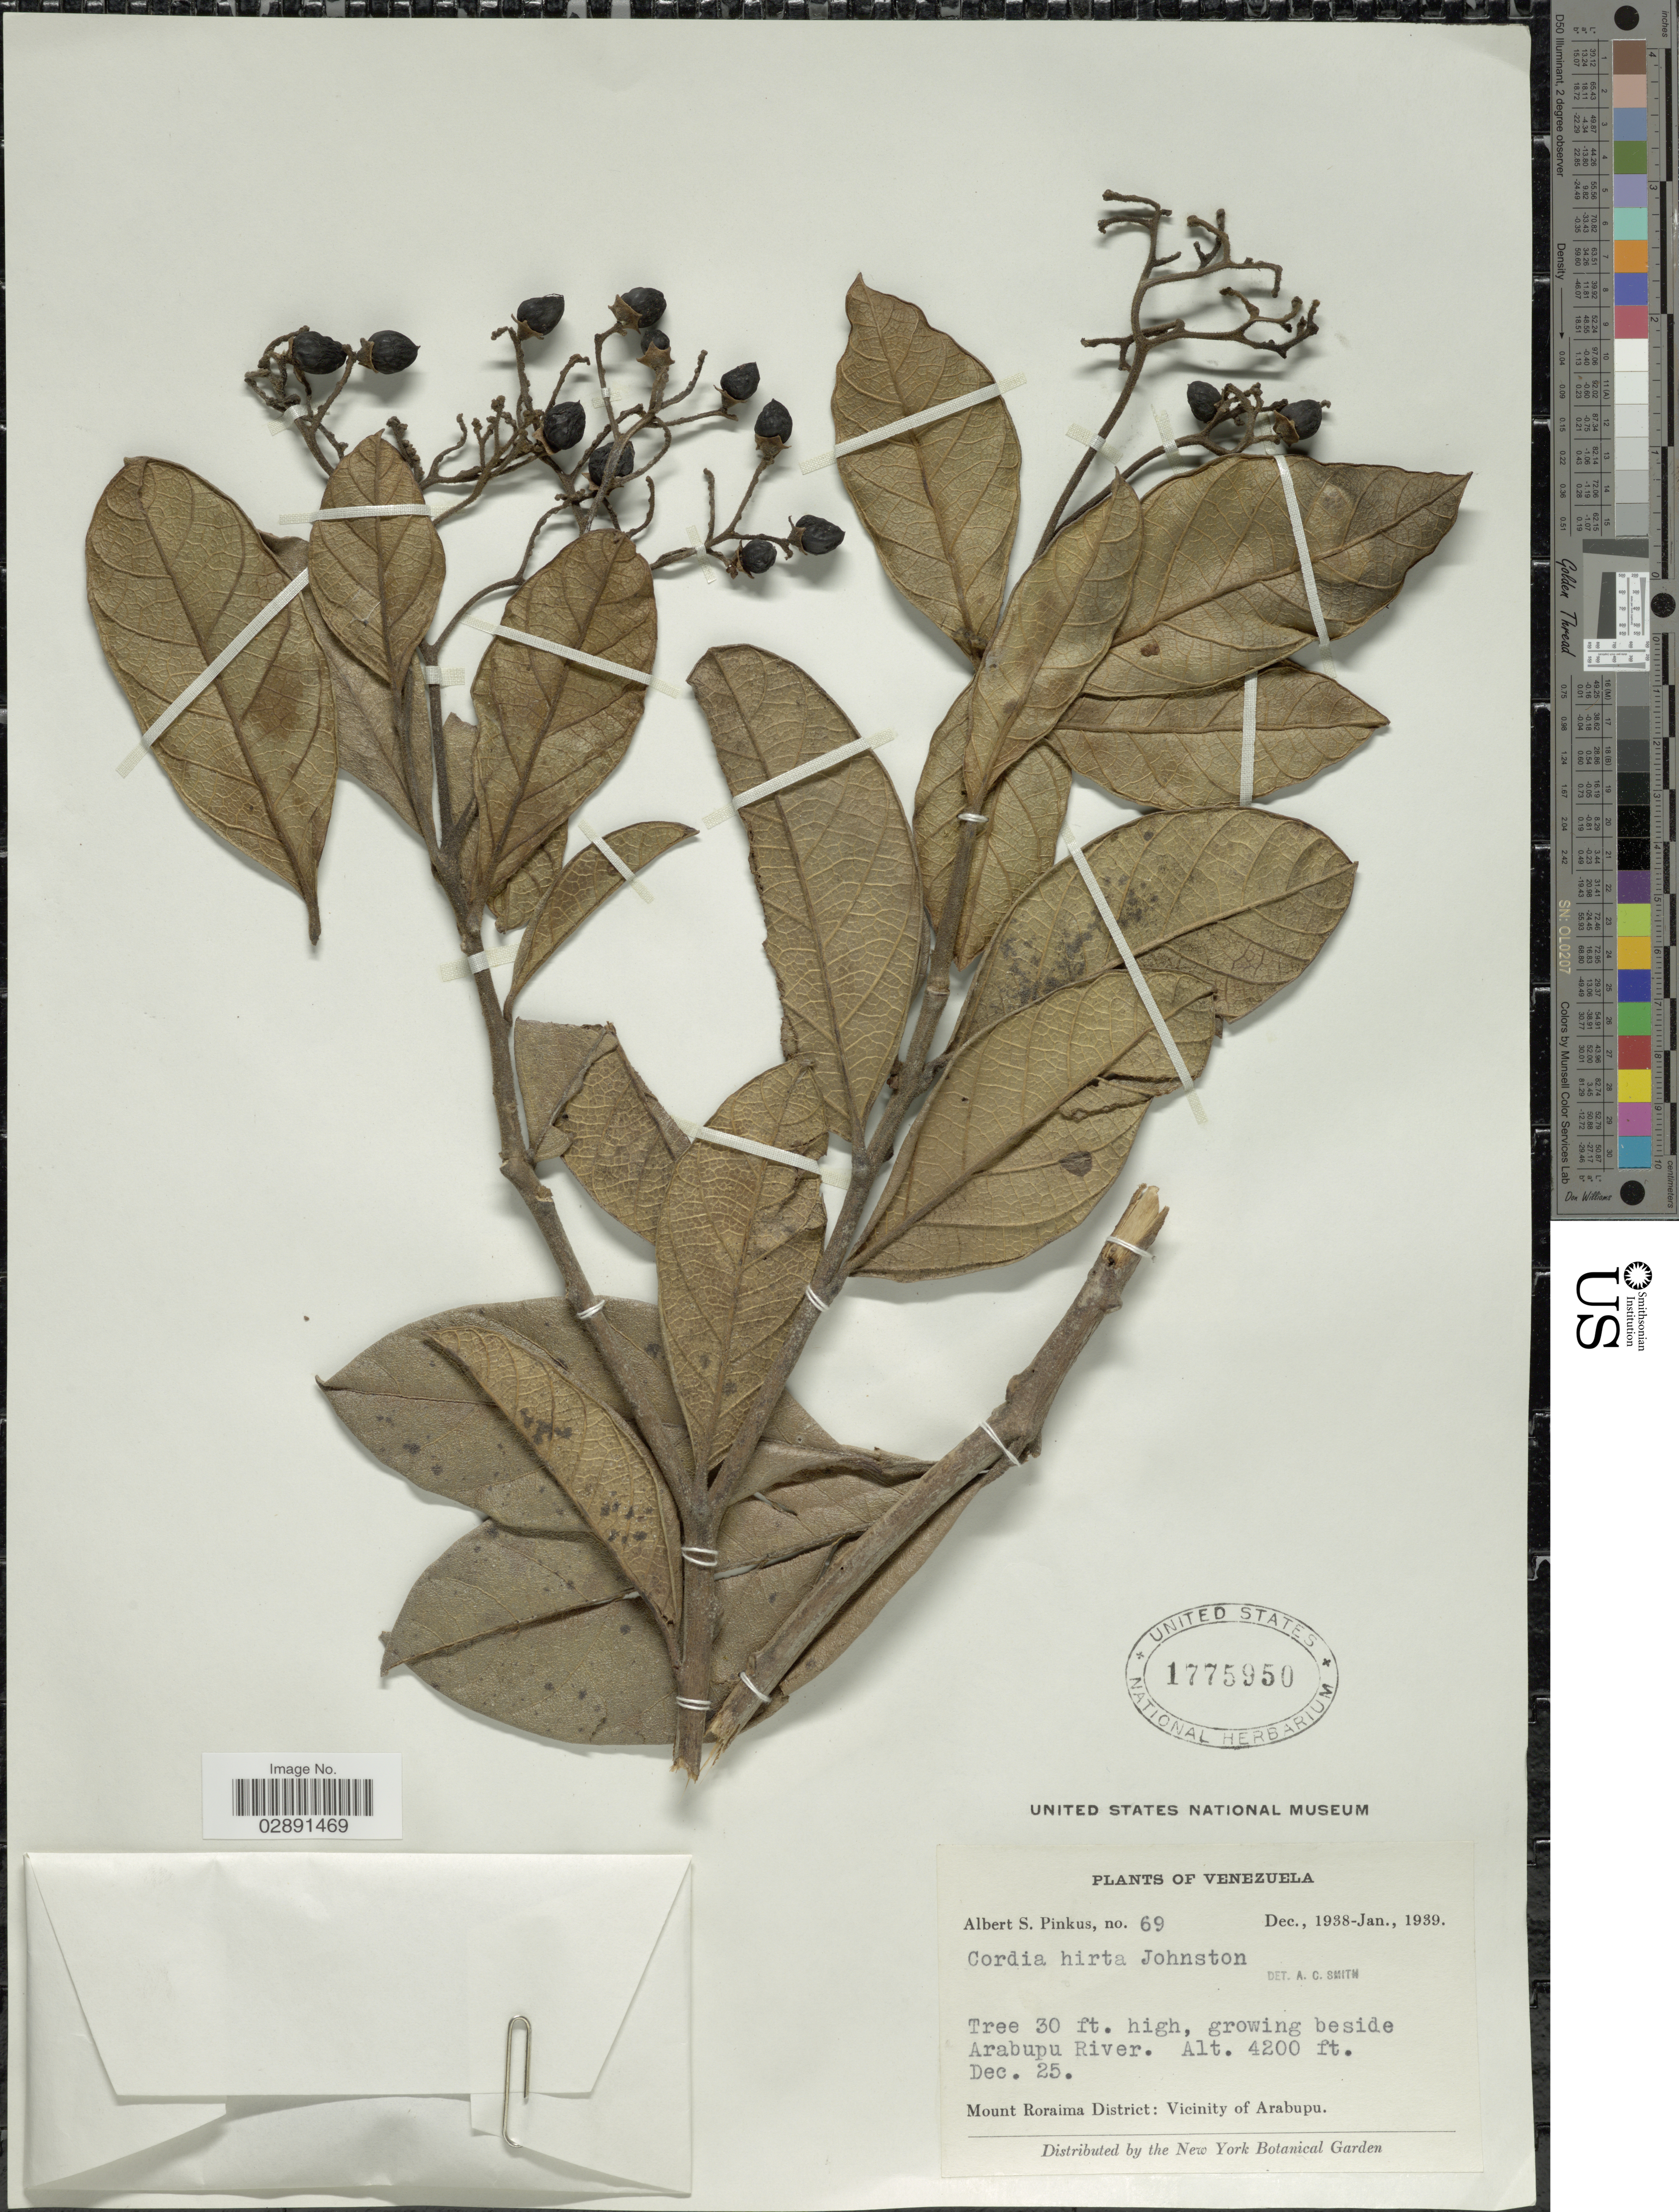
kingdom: Plantae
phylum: Tracheophyta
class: Magnoliopsida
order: Boraginales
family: Cordiaceae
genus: Cordia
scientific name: Cordia sagotii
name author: I.M. Johnst.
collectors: A. Pinkus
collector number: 69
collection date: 1938-12-25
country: Venezuela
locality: Beside Arabupu River. Mount Roraima District: Vicinity of Arabupu.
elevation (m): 1280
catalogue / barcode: US 1775950